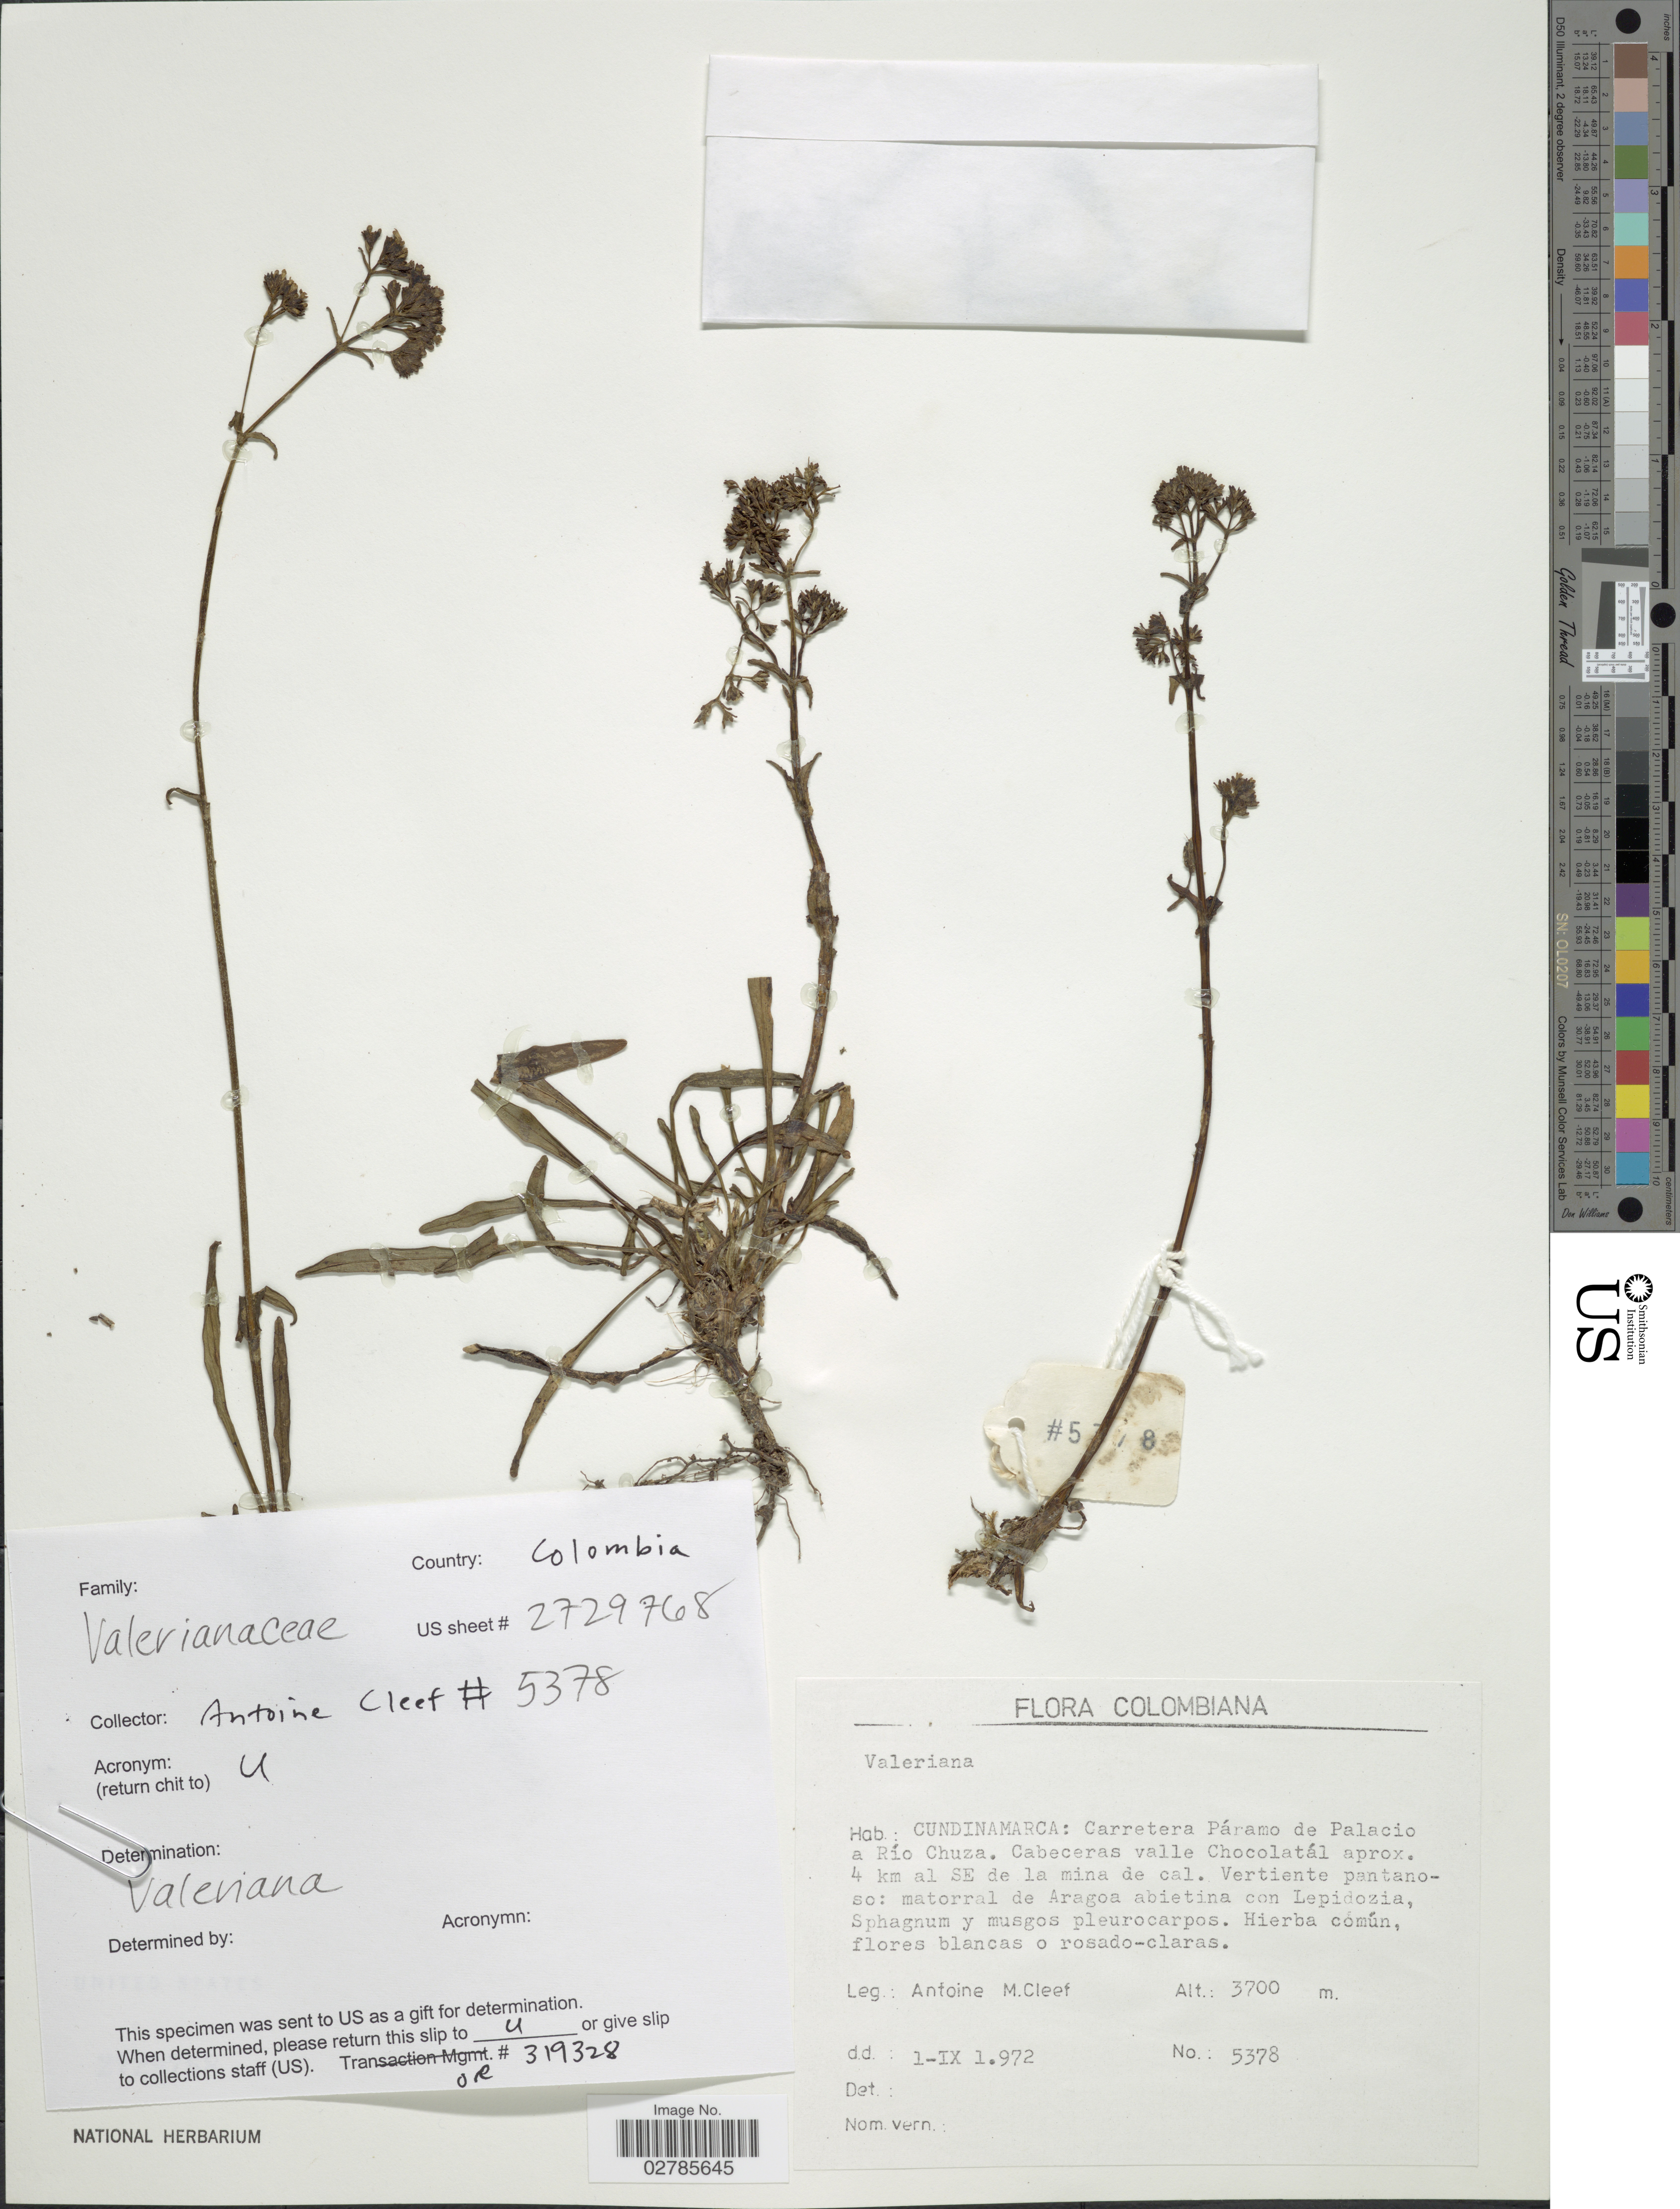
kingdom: Plantae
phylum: Tracheophyta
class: Magnoliopsida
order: Dipsacales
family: Caprifoliaceae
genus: Valeriana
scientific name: Valeriana sp.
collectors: A. M. Cleef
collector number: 5378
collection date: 1972-09-01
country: Colombia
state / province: Cundinamarca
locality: Carretera Páramo de Palacio a Río Chuza. Cabeceras valle Chocolatál approx. 4 km al SE de la mina de cal. Vertiente pantanoso.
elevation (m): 3700